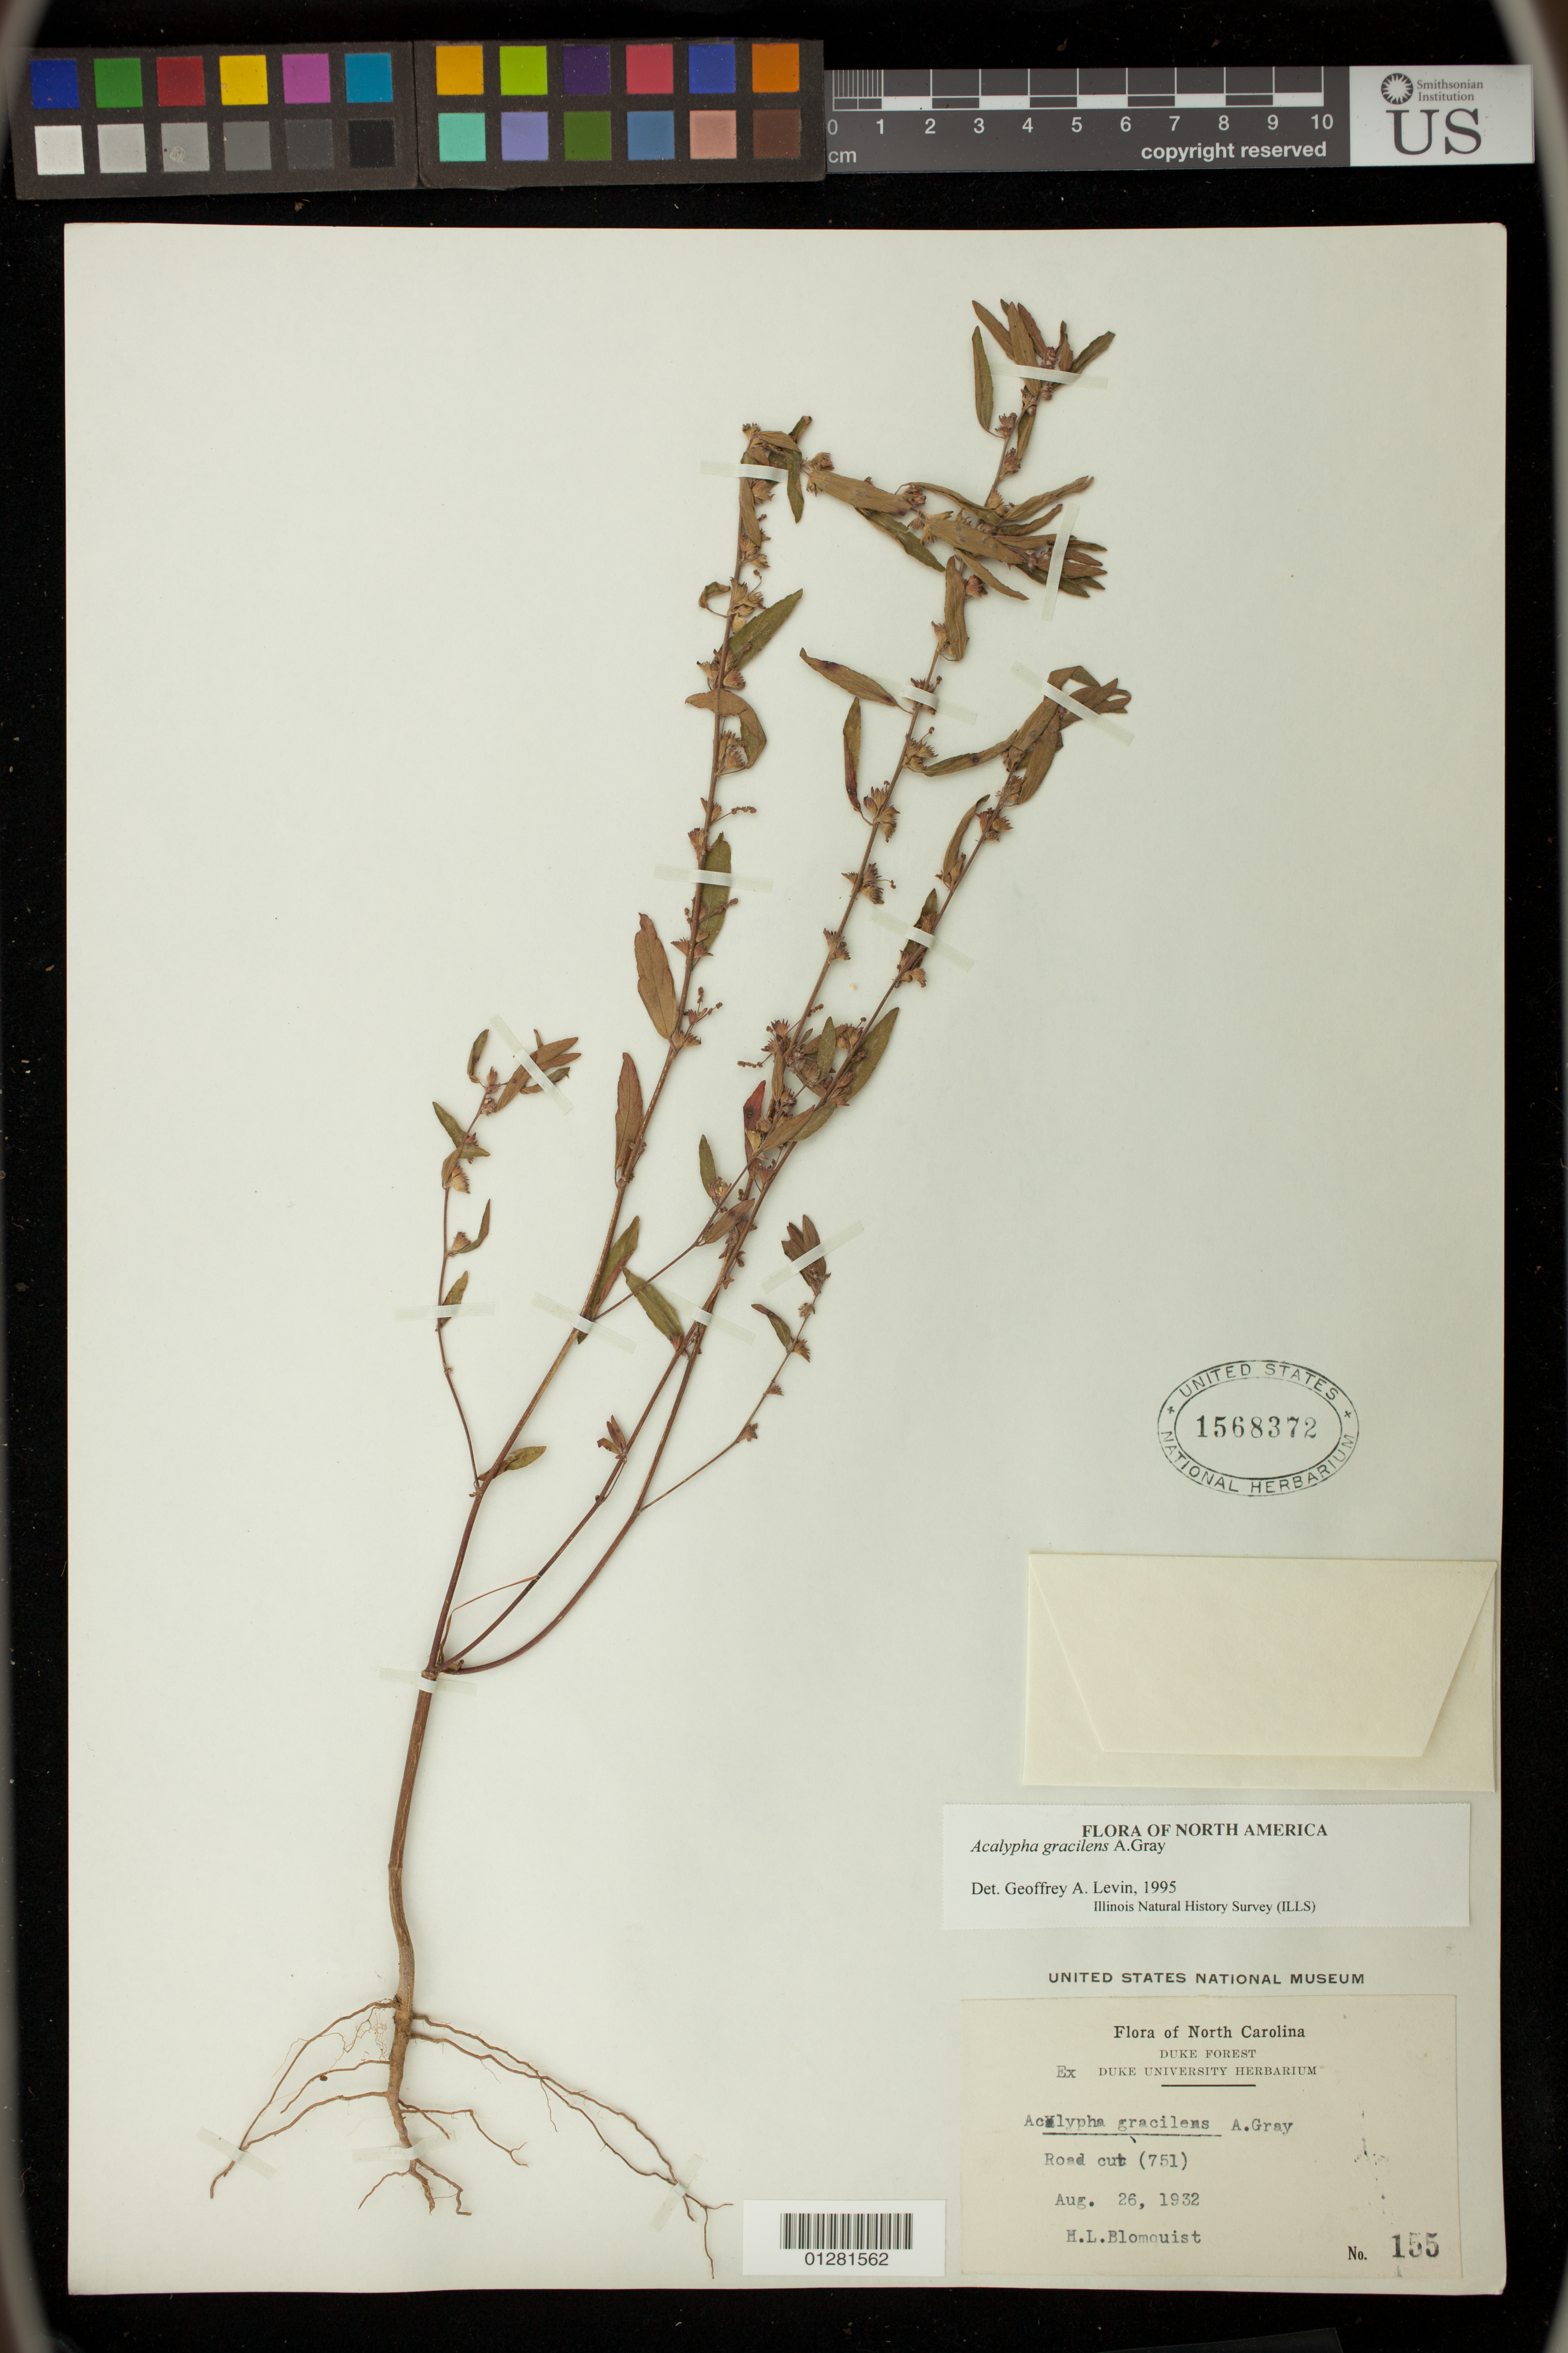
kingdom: Plantae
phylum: Tracheophyta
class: Magnoliopsida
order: Malpighiales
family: Euphorbiaceae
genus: Acalypha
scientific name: Acalypha gracilens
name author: A. Gray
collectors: H. Blomquist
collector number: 155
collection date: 1932-08-26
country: United States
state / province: North Carolina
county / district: Durham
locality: Duke Forest, Road cut (751)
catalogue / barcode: US 1568372